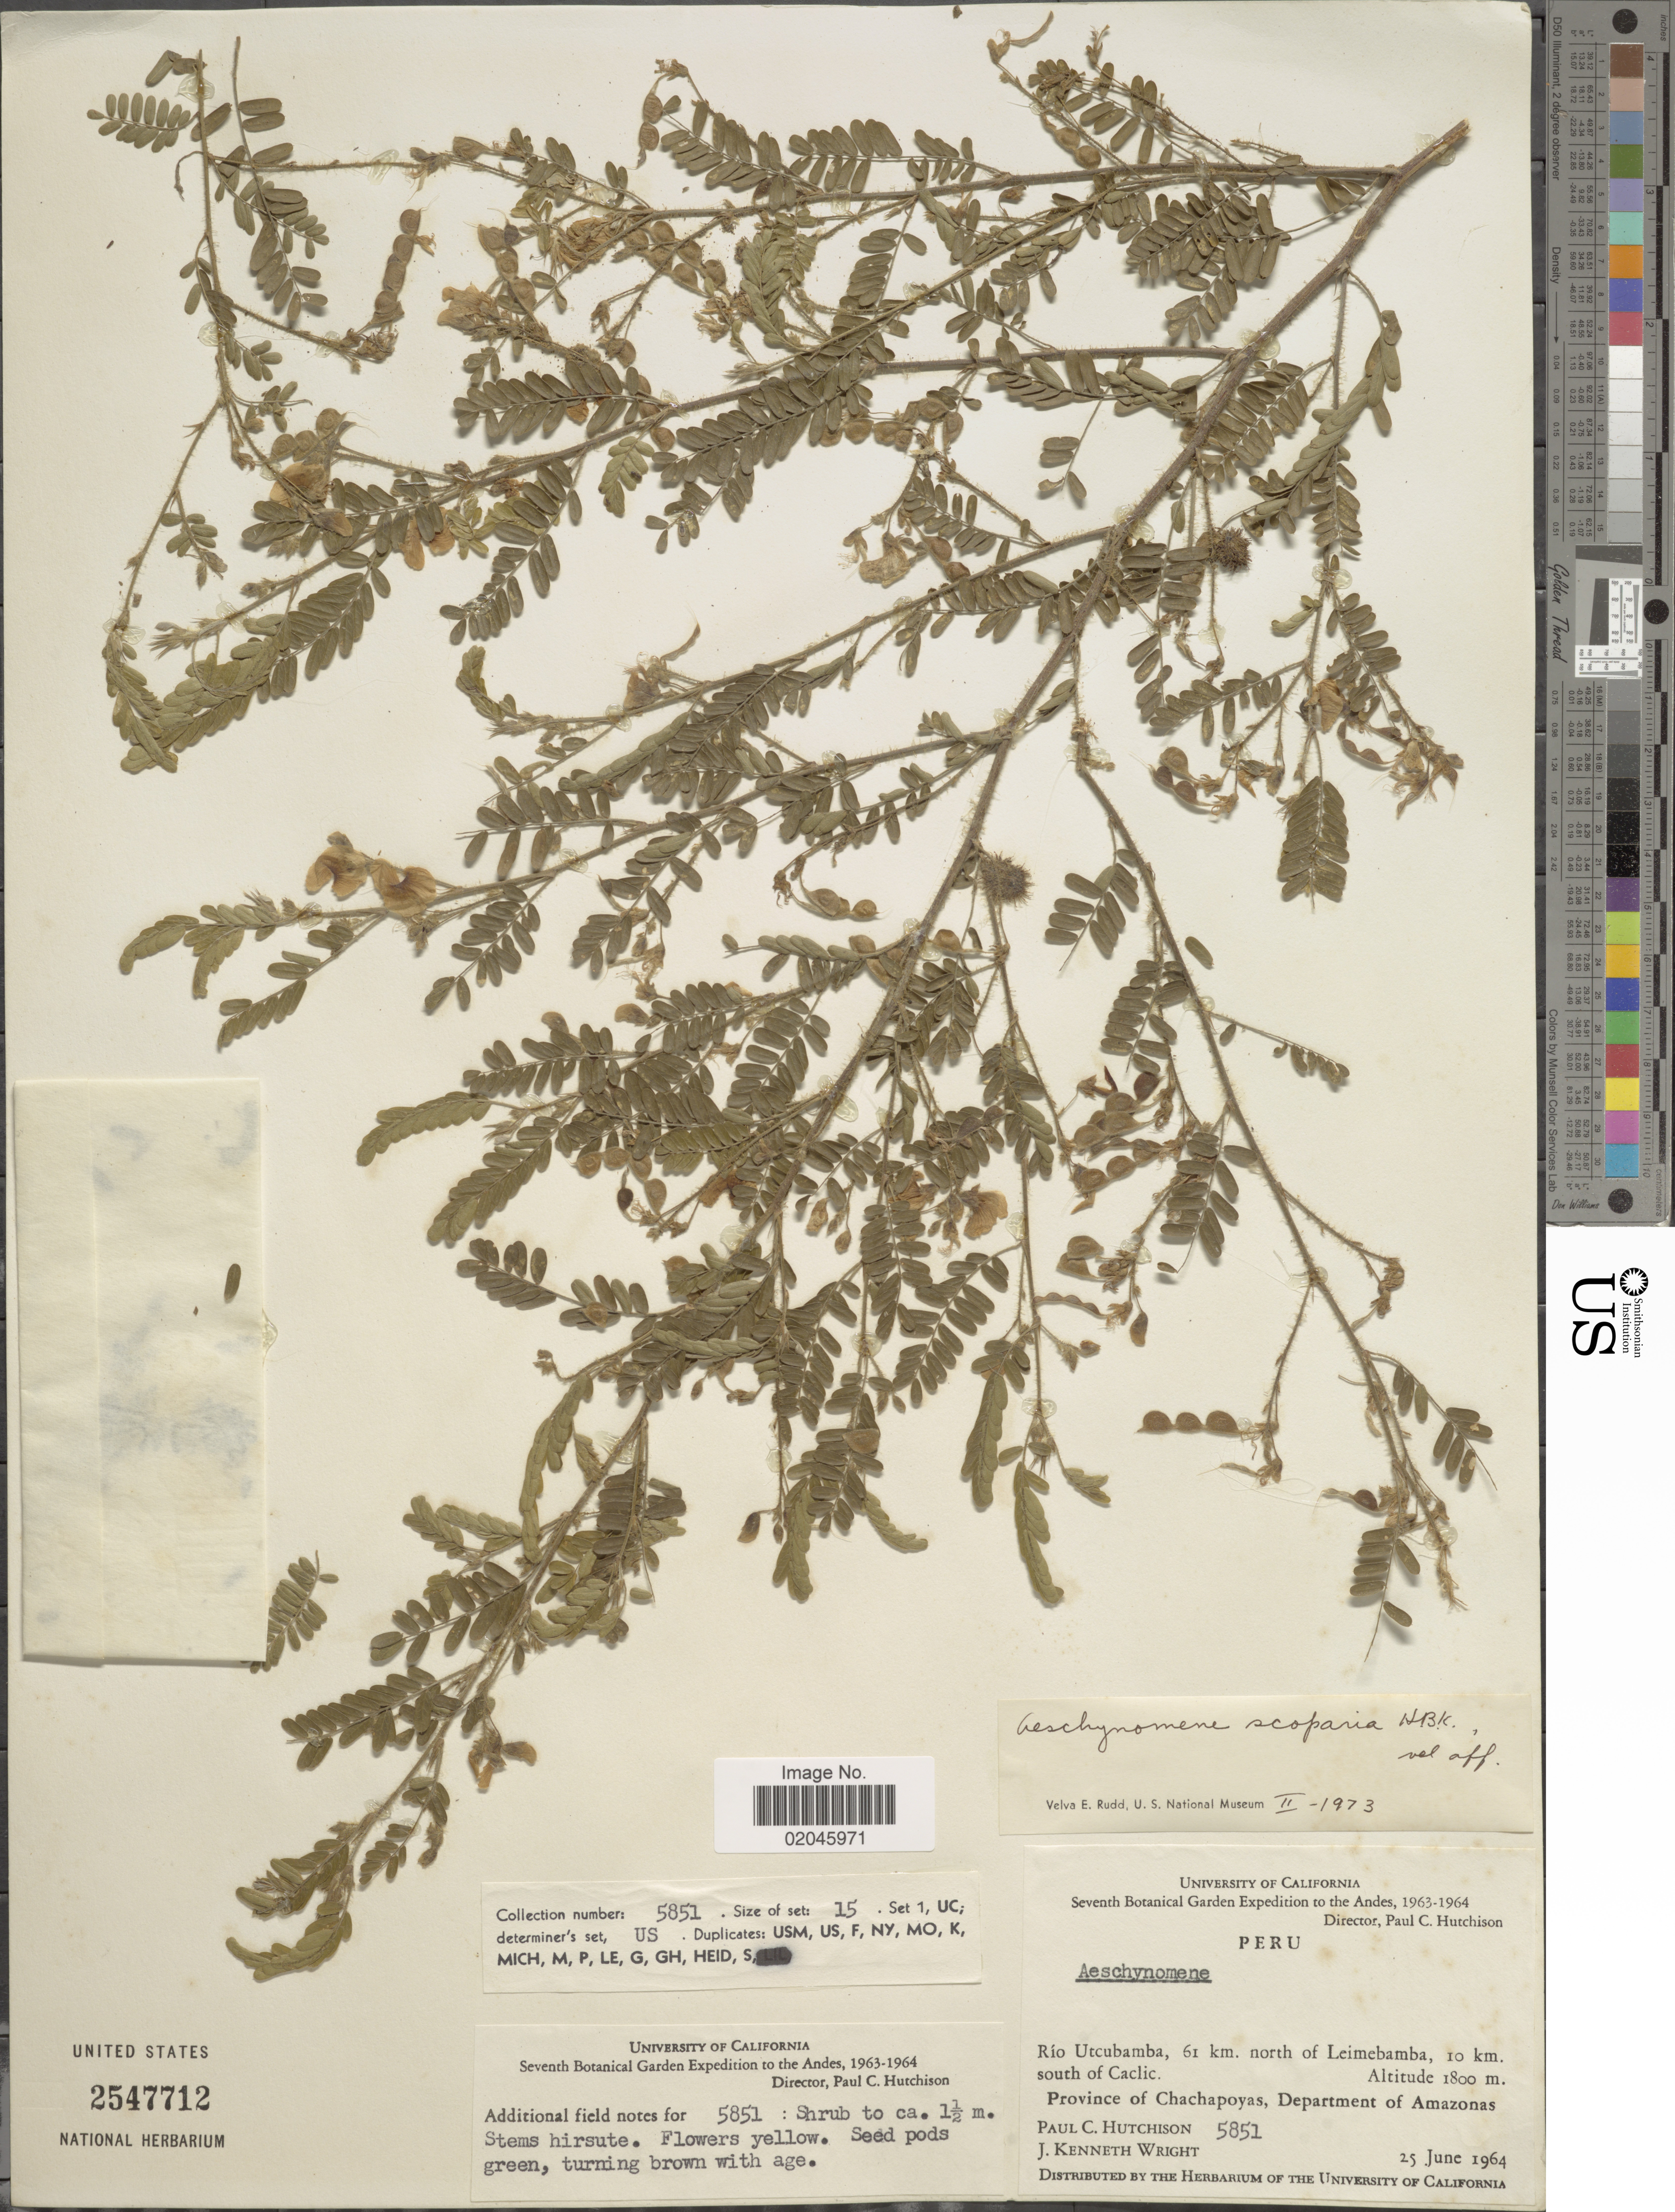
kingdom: Plantae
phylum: Tracheophyta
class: Magnoliopsida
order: Fabales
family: Fabaceae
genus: Aeschynomene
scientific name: Aeschynomene scoparia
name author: Kunth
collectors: P. C. Hutchison & J. K. Wright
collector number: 5851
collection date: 1964-06-25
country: Peru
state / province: Amazonas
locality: The Andes, Rio Utcubamba, 61 km. north of Leimebamba, 10 km south of Caclic. Province of Chachapoyas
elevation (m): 1800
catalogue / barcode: US 2547712